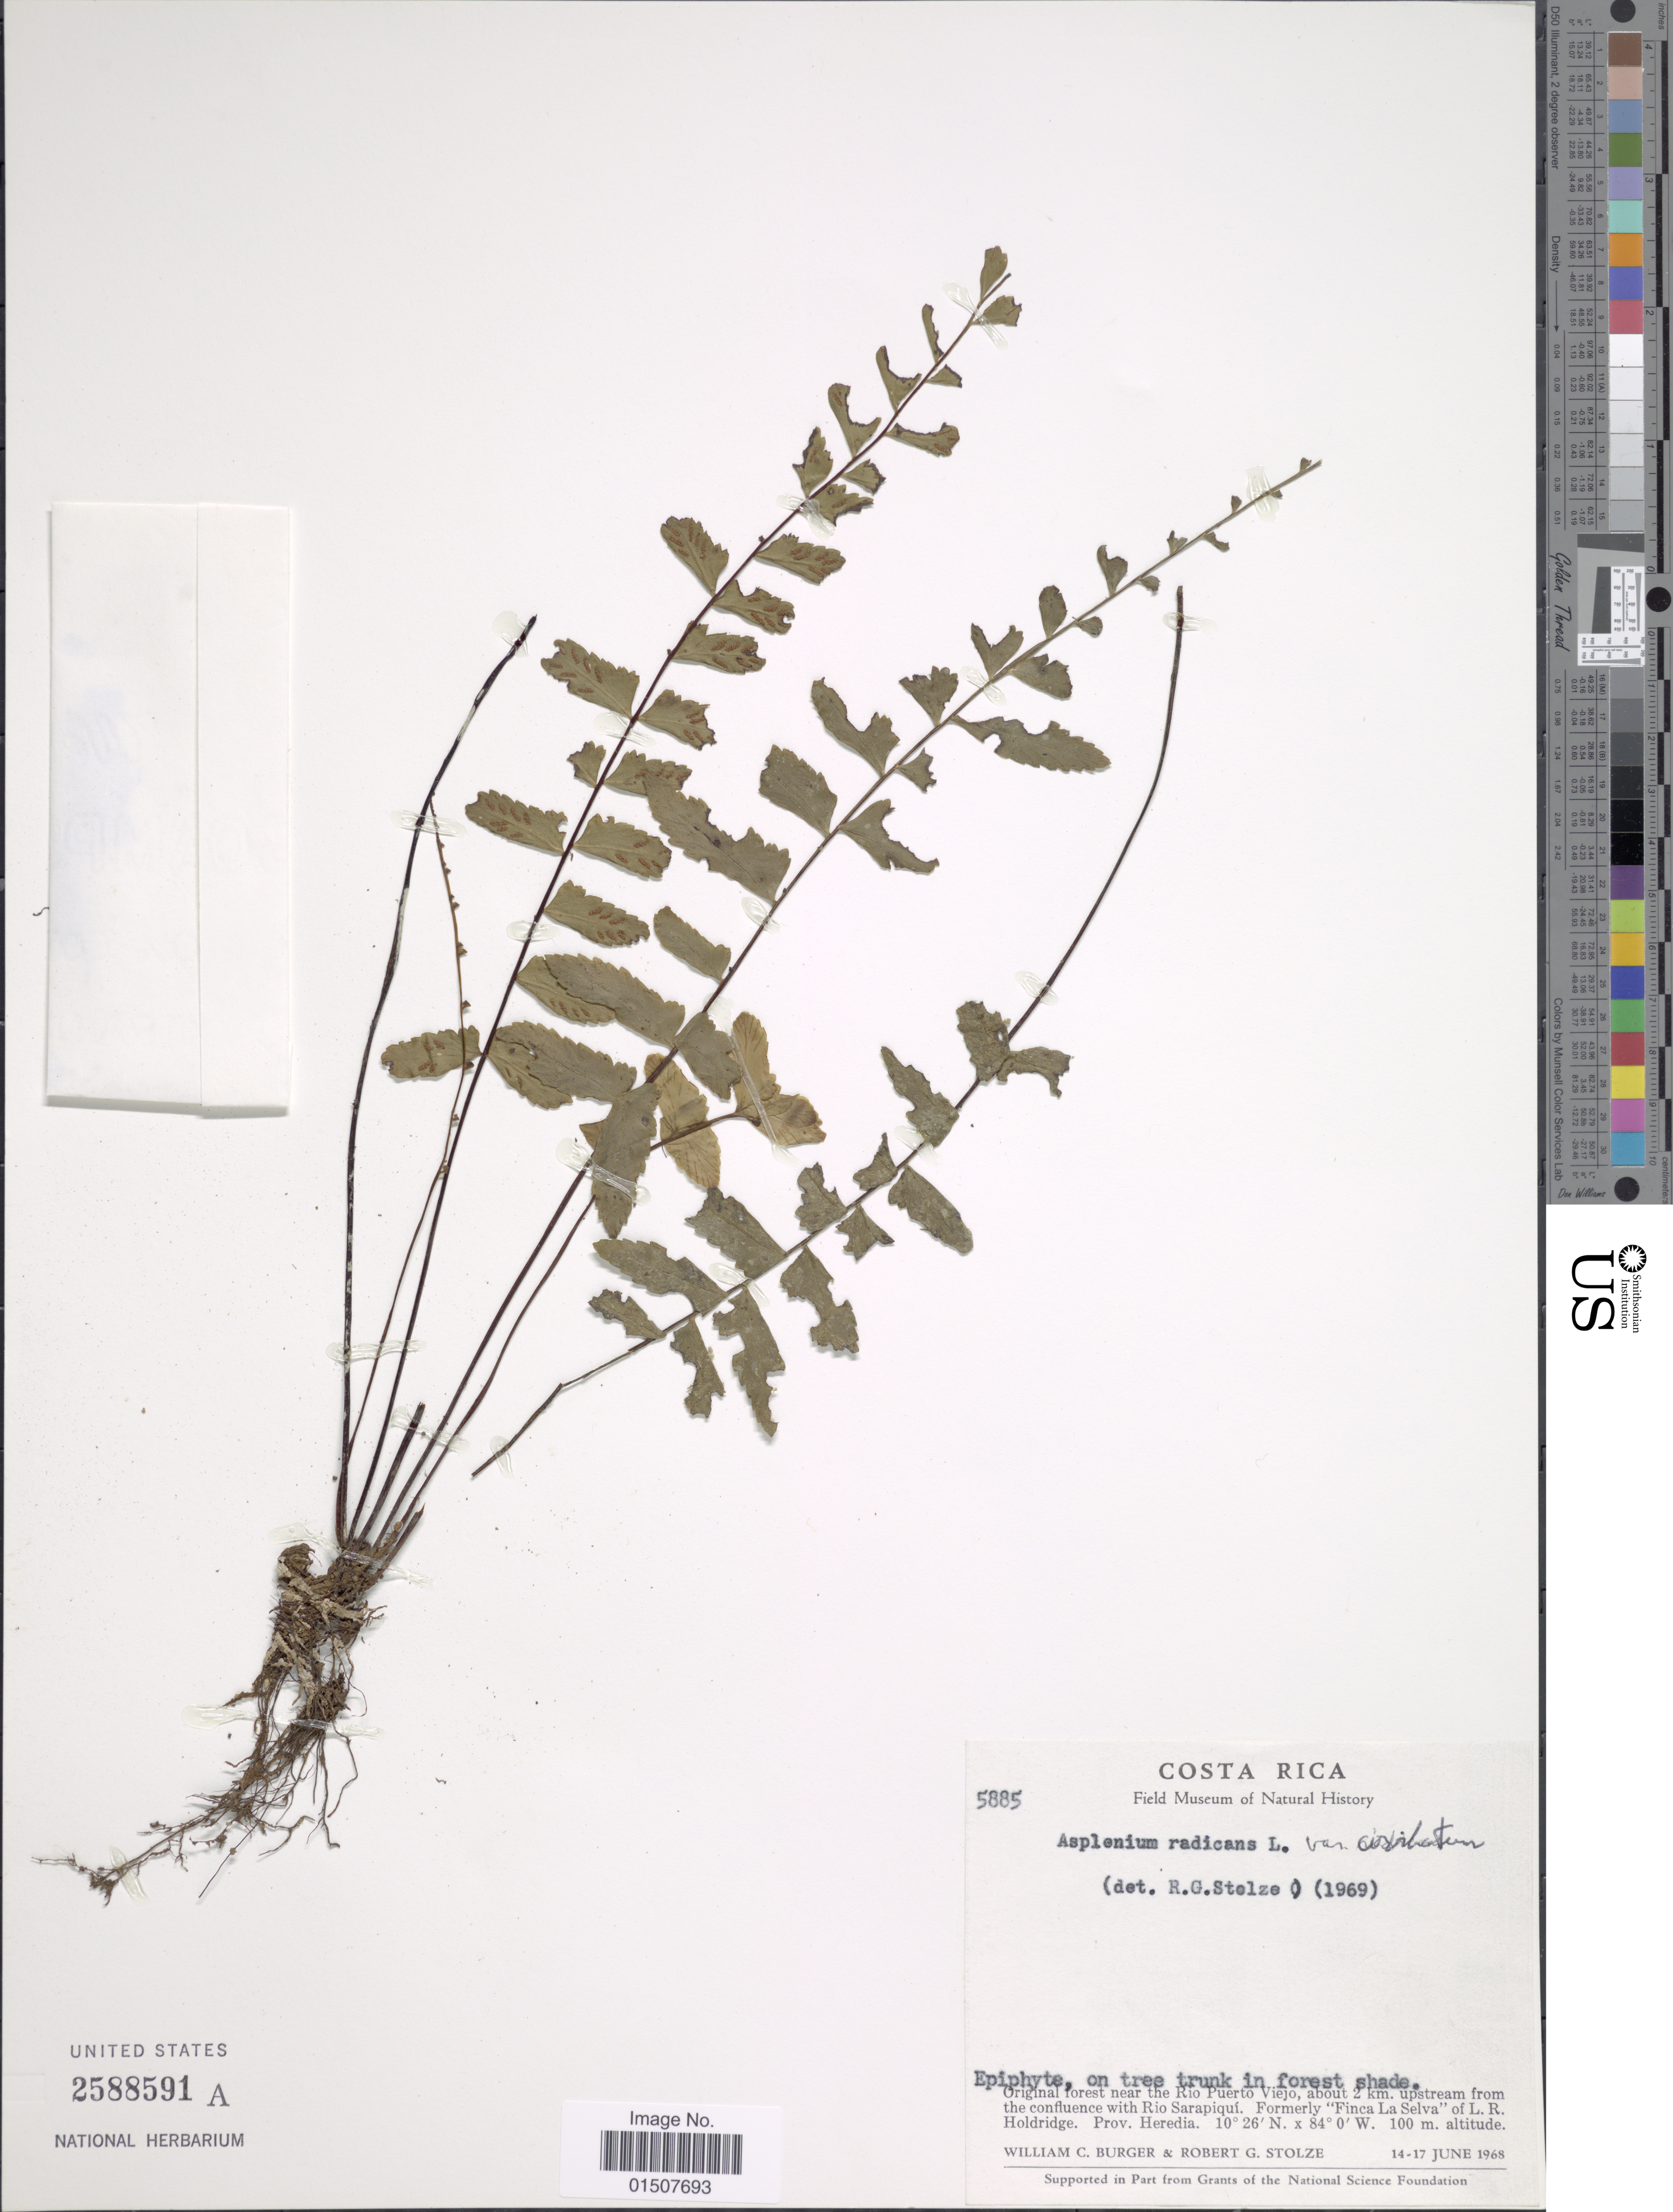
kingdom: Plantae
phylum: Tracheophyta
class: Polypodiopsida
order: Polypodiales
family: Aspleniaceae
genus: Asplenium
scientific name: Asplenium radicans var. cirrhatum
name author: (Rich. ex Willd.) Rosenst.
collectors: W. Burger & R. G. Stolze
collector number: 5885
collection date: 1968-06-14/1968-06-17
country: Costa Rica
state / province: Heredia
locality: Epiphyte, on tree trunk in forest shade. Oroginal forest near the Rio Puerto Viejo, about 2 km. upstream from the confluence with Rio Sarapiqui. Formaly "Finca La Selva" L. R. Holdridge. Prov. Heredia.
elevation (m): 100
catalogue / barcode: US 2588591A